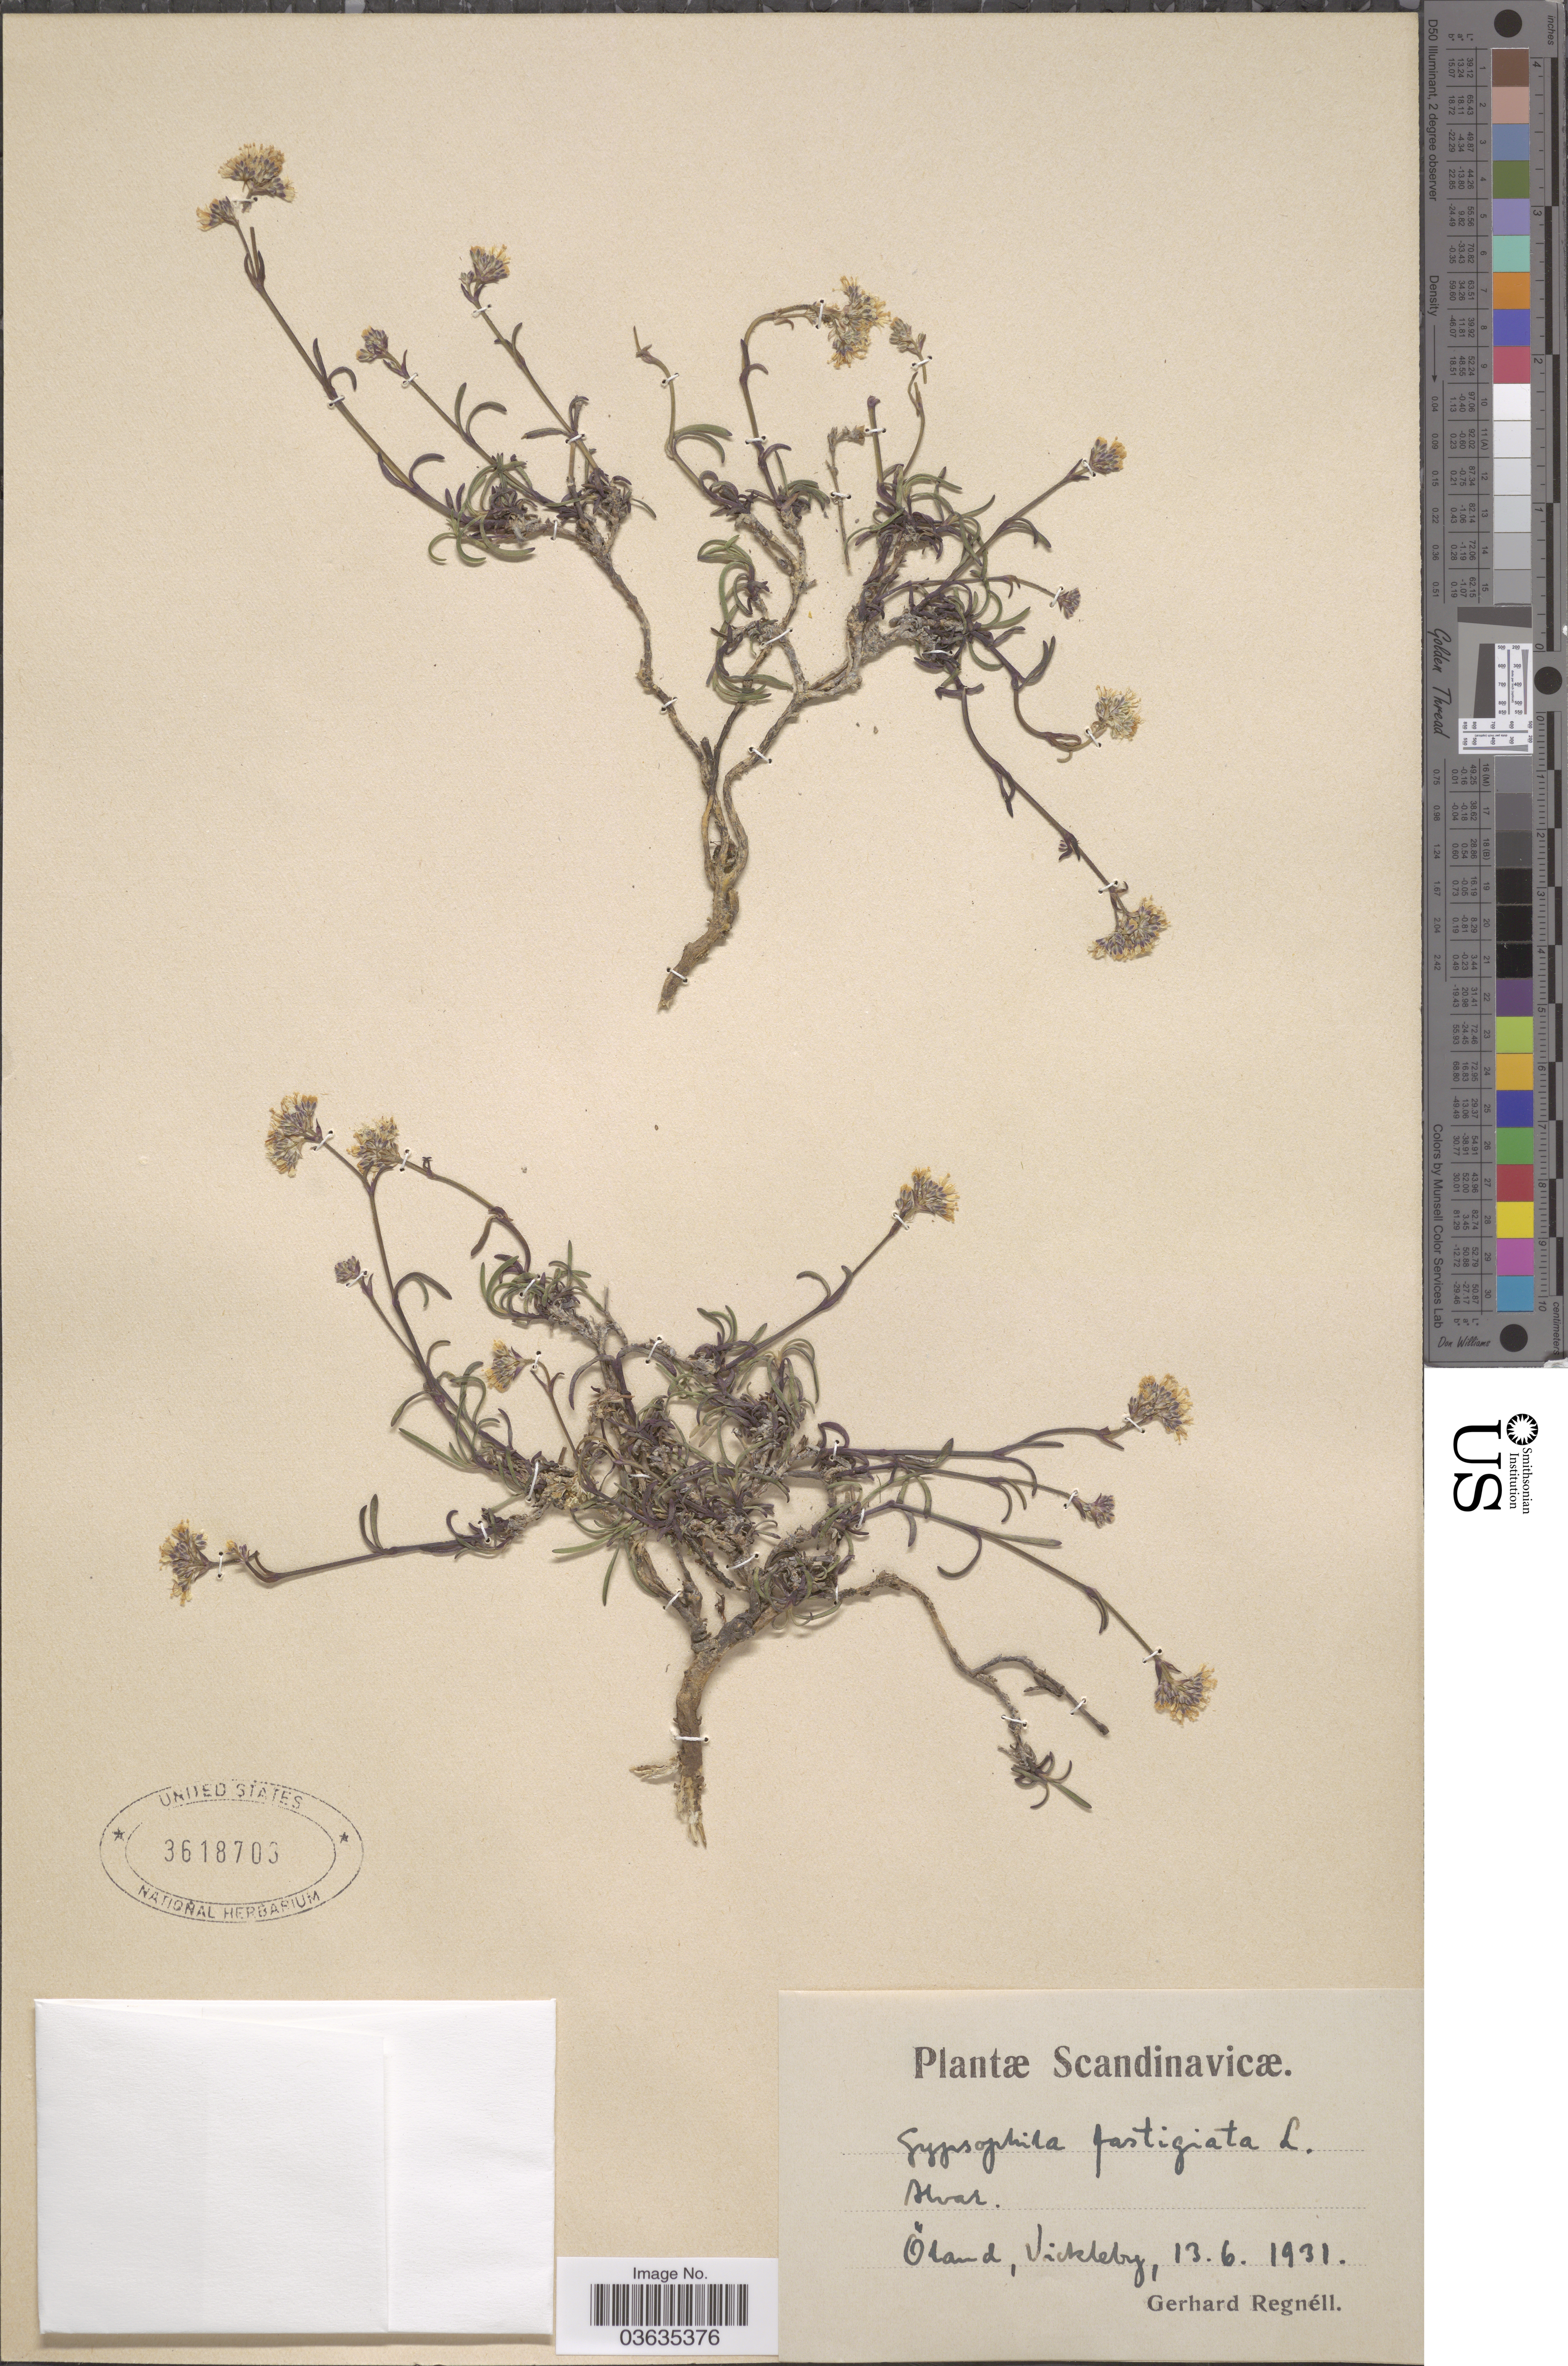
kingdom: Plantae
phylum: Tracheophyta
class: Magnoliopsida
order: Caryophyllales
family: Caryophyllaceae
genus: Gypsophila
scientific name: Gypsophila fastigiata var. arenaria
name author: (Waldst. & Kit.) Fr.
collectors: G. Regnéll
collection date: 1931-06-13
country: Sweden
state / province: Kalmar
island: Oland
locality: Scandinavicæ. Öland, Vickleby.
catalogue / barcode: US 3618703